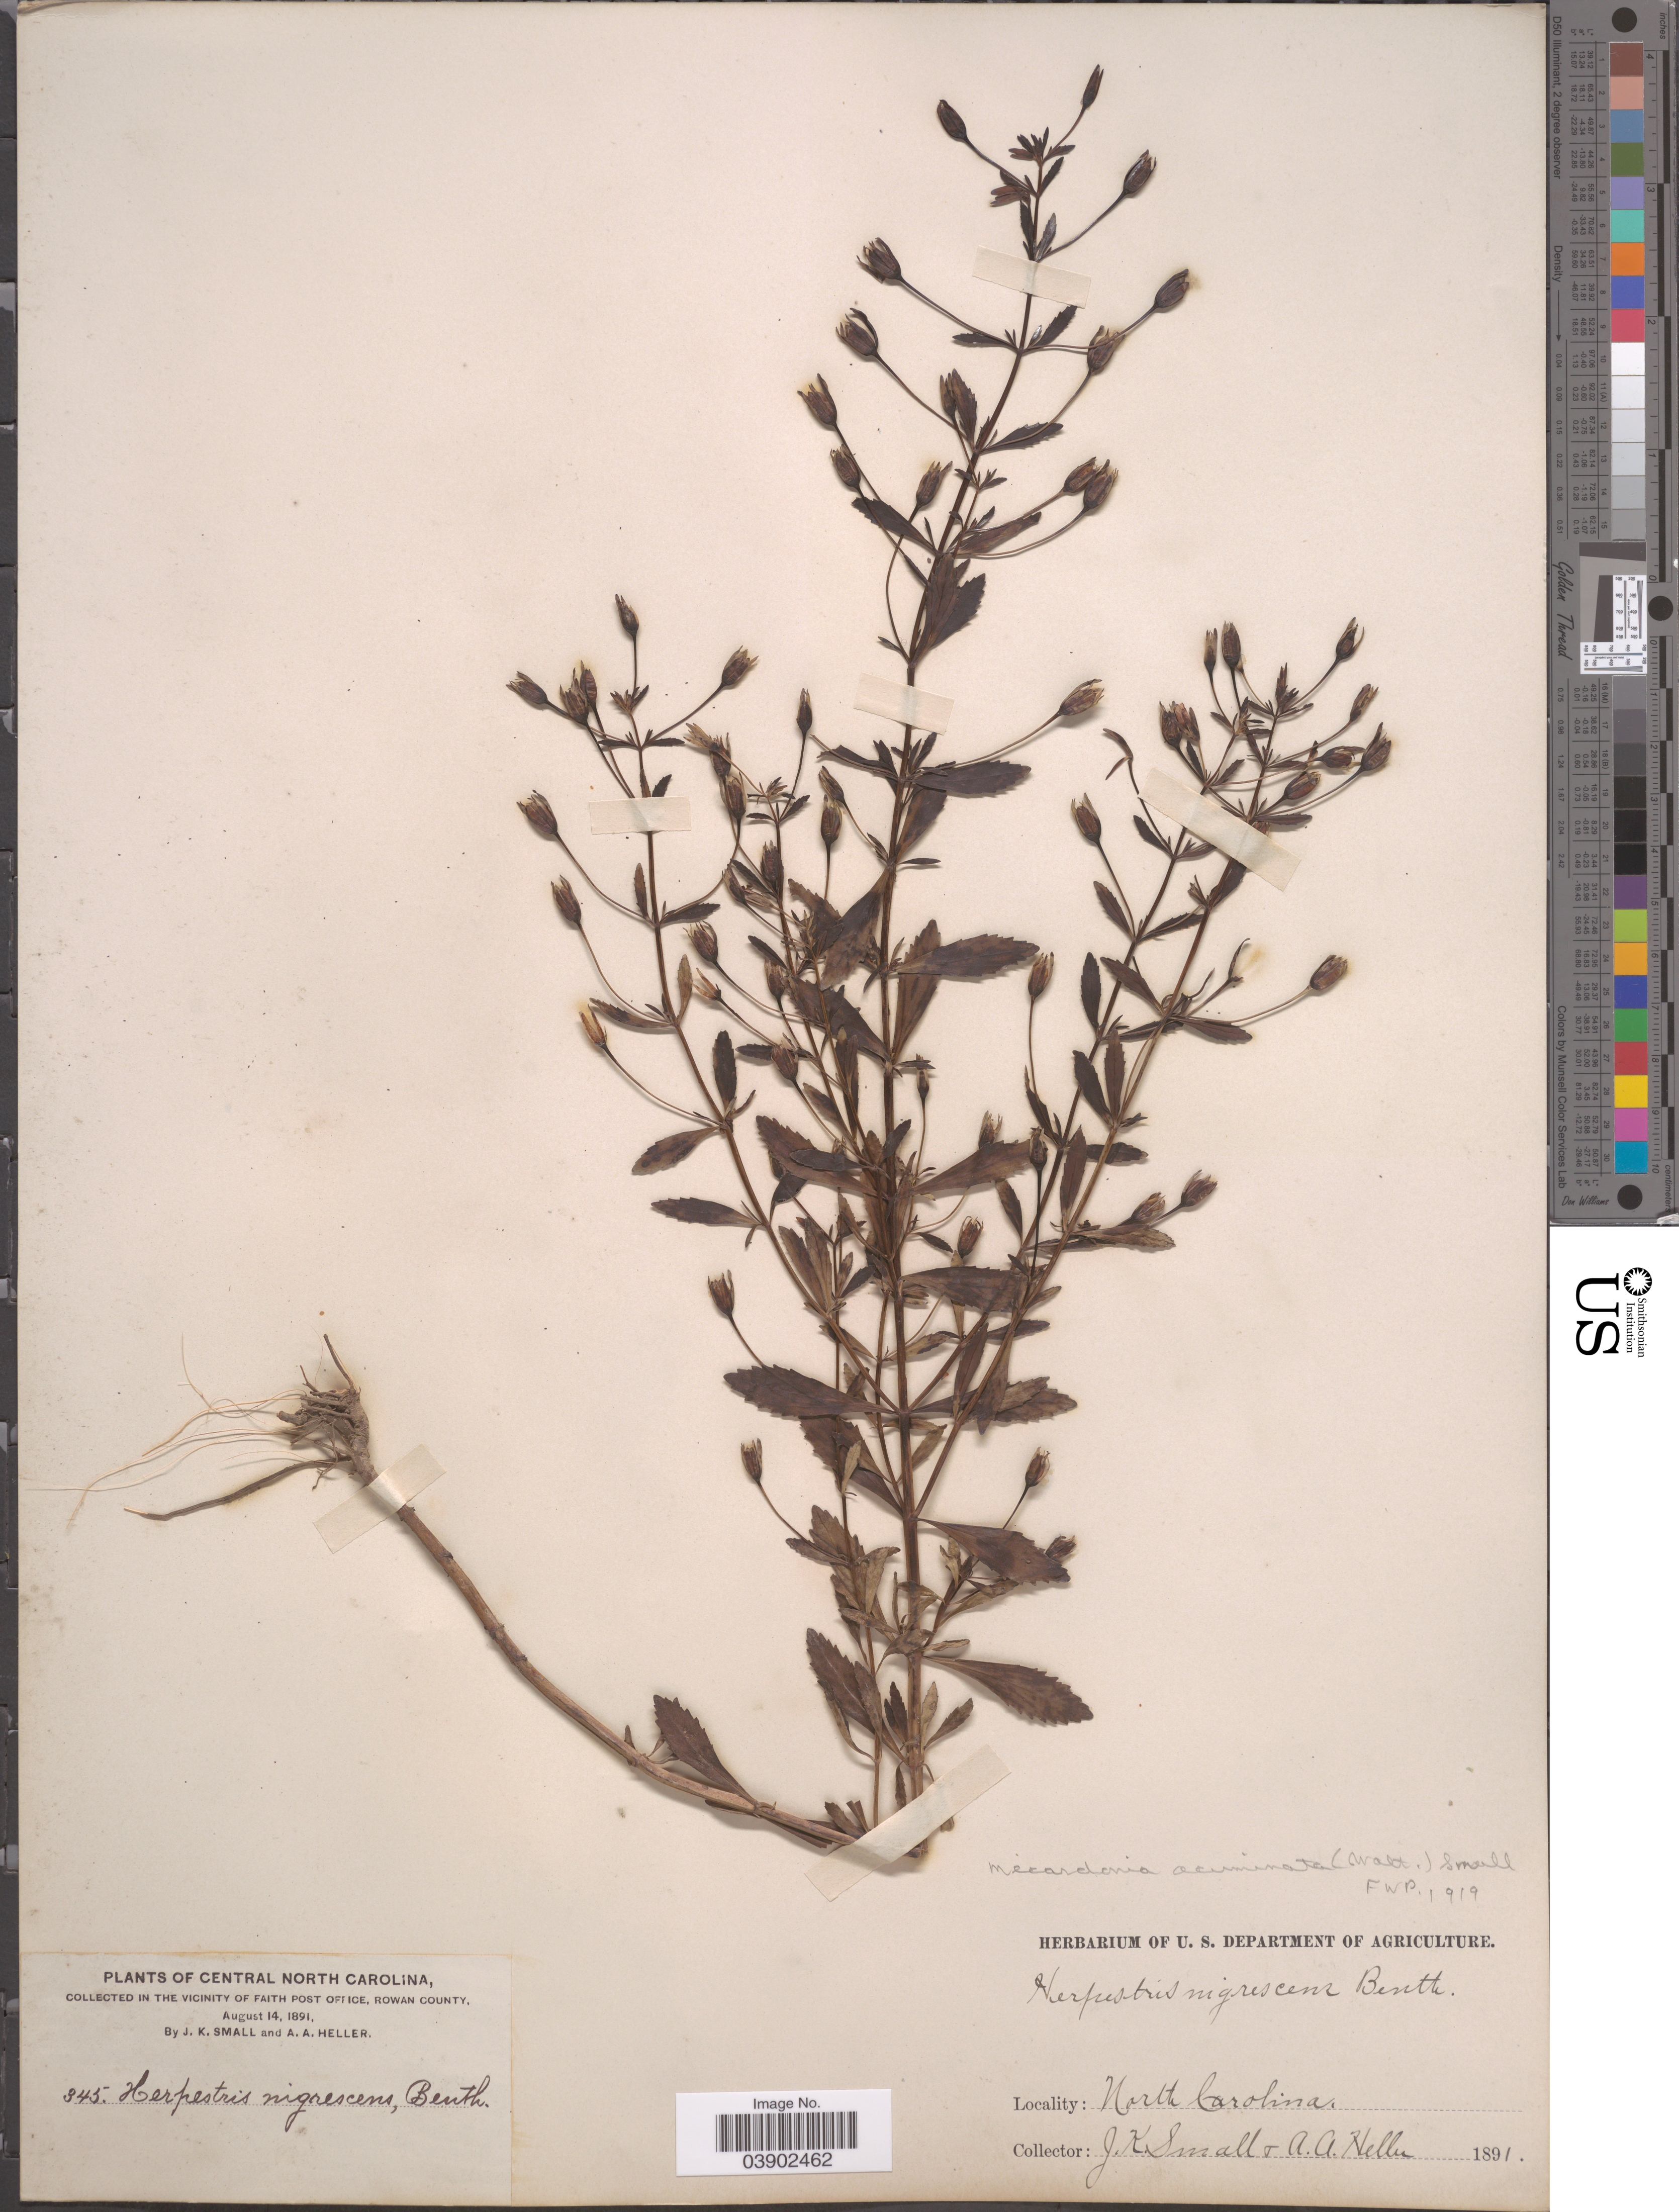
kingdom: Plantae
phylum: Tracheophyta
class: Magnoliopsida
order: Lamiales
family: Plantaginaceae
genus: Mecardonia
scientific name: Mecardonia acuminata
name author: (Walter) Small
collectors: J. K. Small & A. A. Heller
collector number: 345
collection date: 1891-08-14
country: United States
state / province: North Carolina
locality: Central North Carolina. In the vicinity of Faith Post Office, Rowan County.